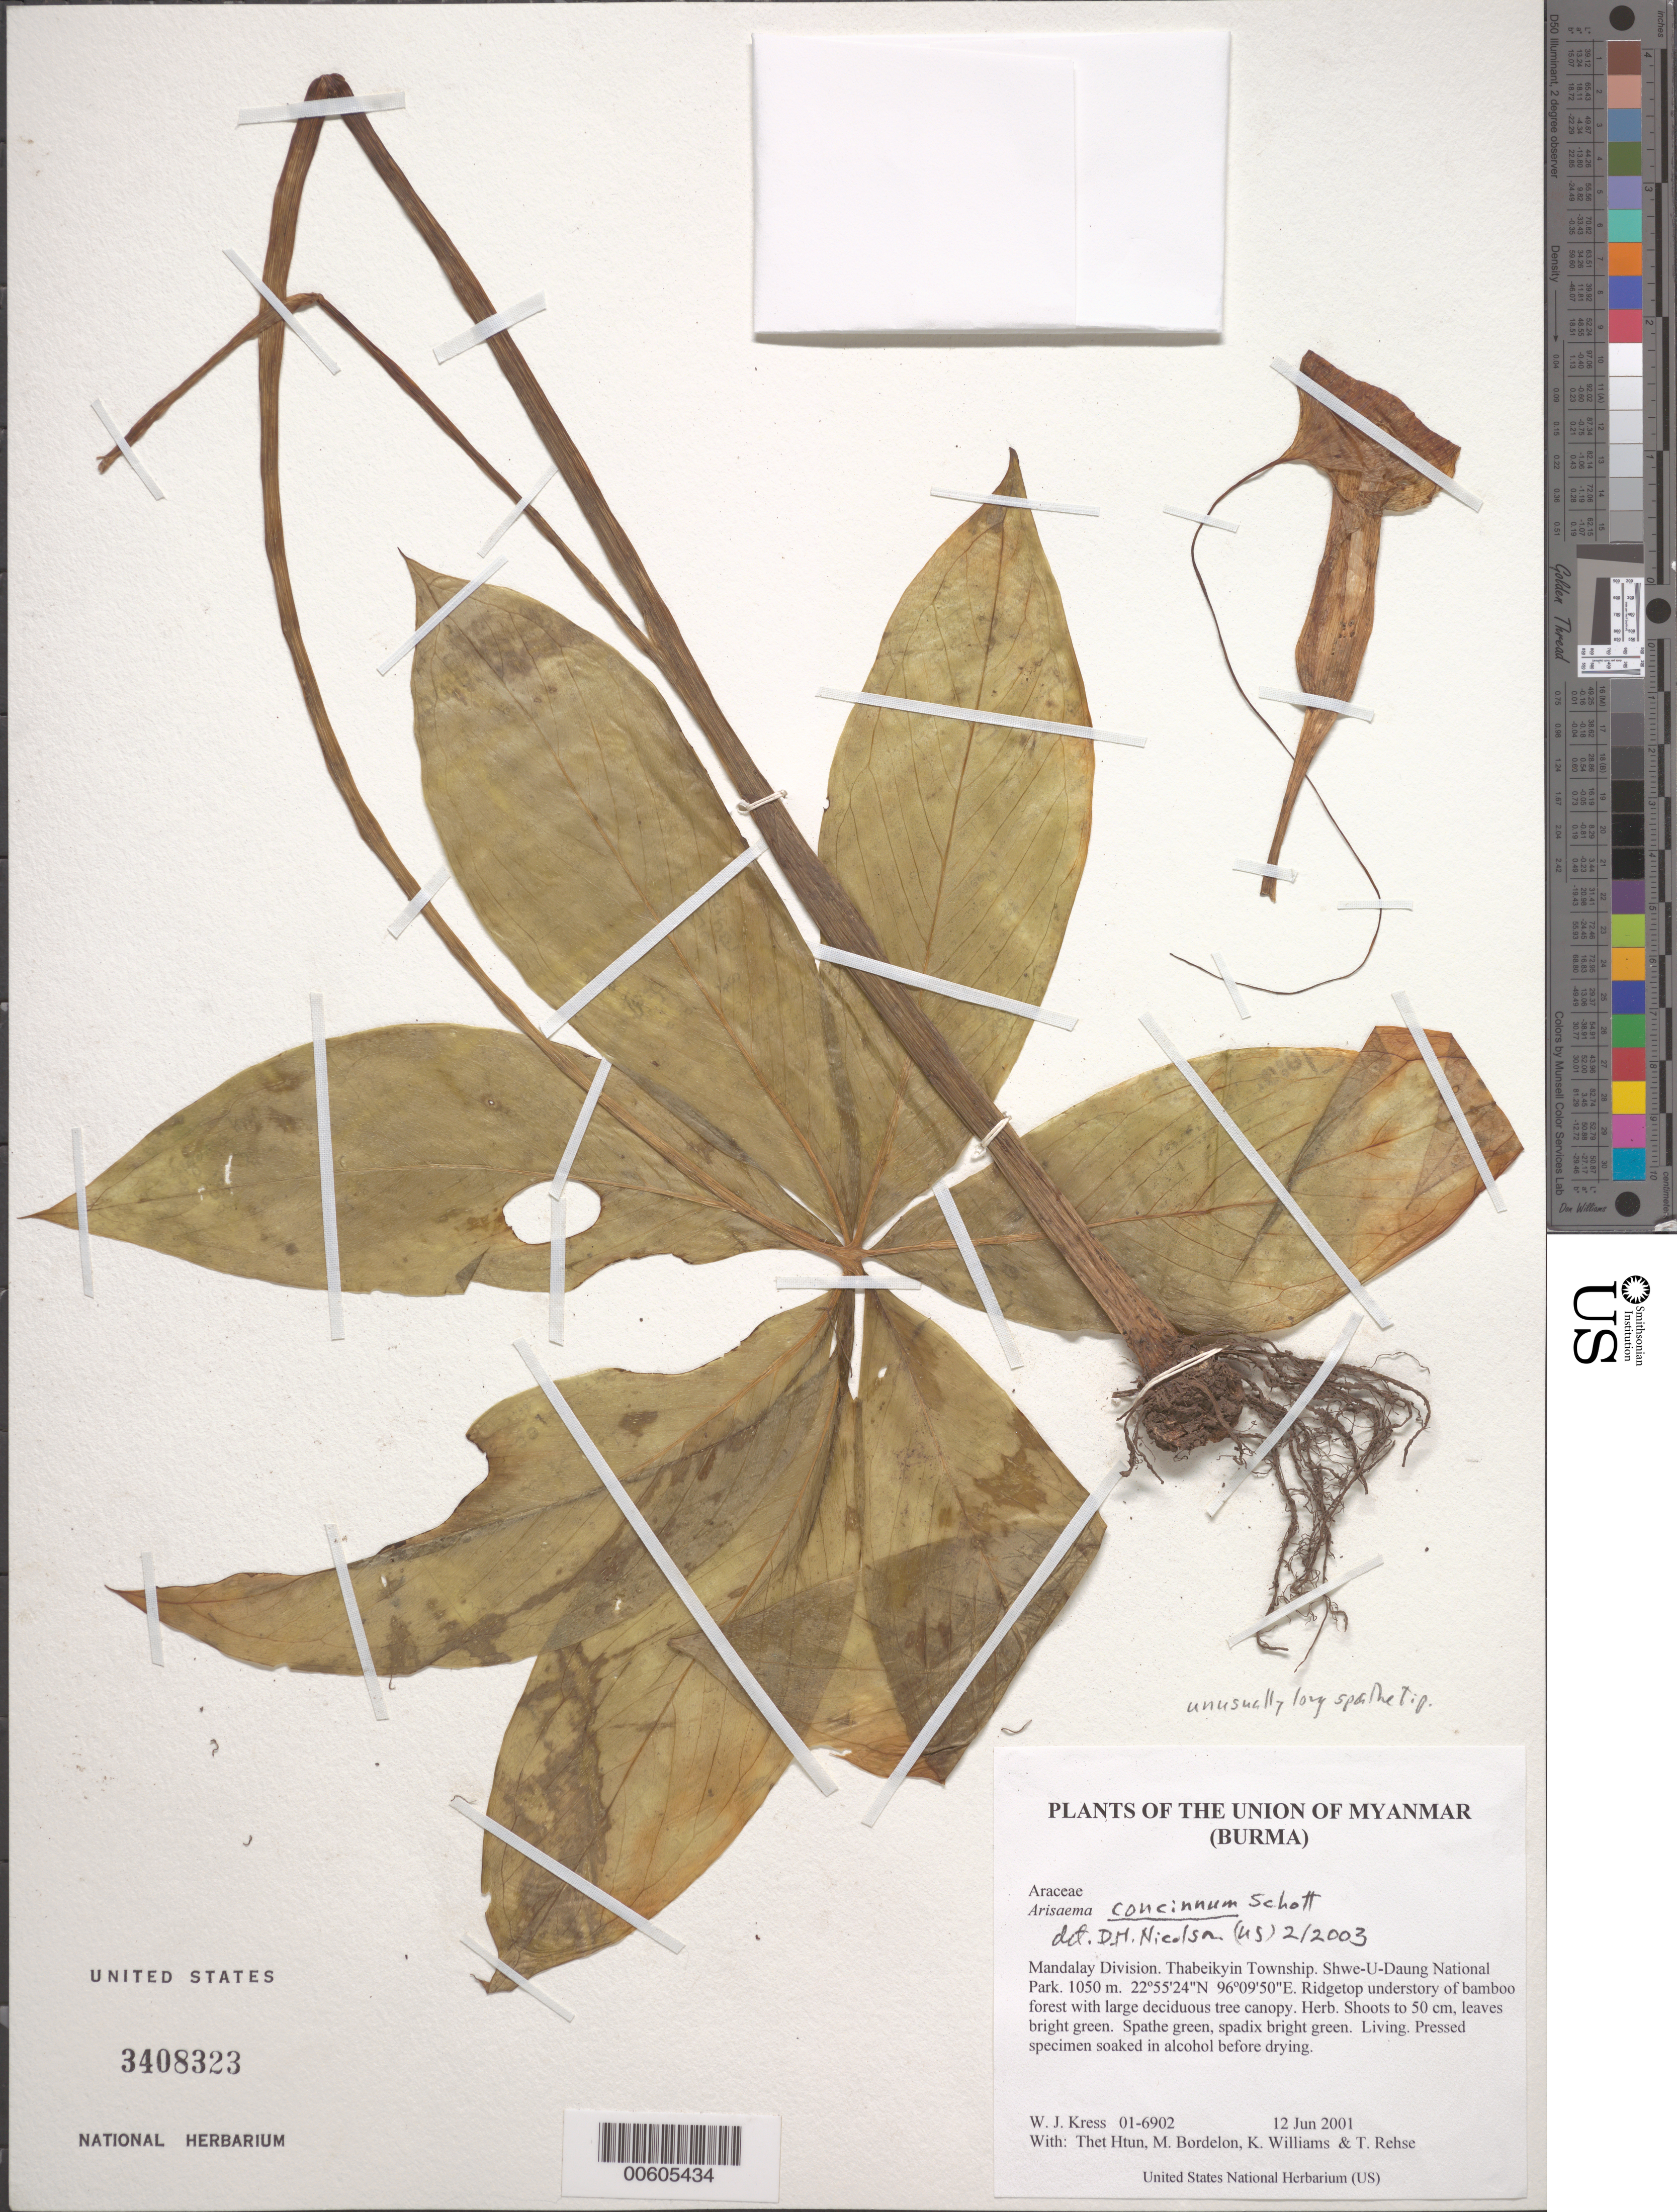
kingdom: Plantae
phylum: Tracheophyta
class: Liliopsida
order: Alismatales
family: Araceae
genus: Arisaema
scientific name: Arisaema concinnum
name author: Schott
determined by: Nicolson, Dan H.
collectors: W. J. Kress, Thet Htun, M. Bordelon, K. J. Williams & T. Rehse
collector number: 01-6902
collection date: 2001-06-12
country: Myanmar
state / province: Mandalay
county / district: Thabeikyin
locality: Shwe-U-Daung National Park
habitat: Ridgetop understory of bamboo forest with large deciduous tree canopy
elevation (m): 1050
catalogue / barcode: US 3408323